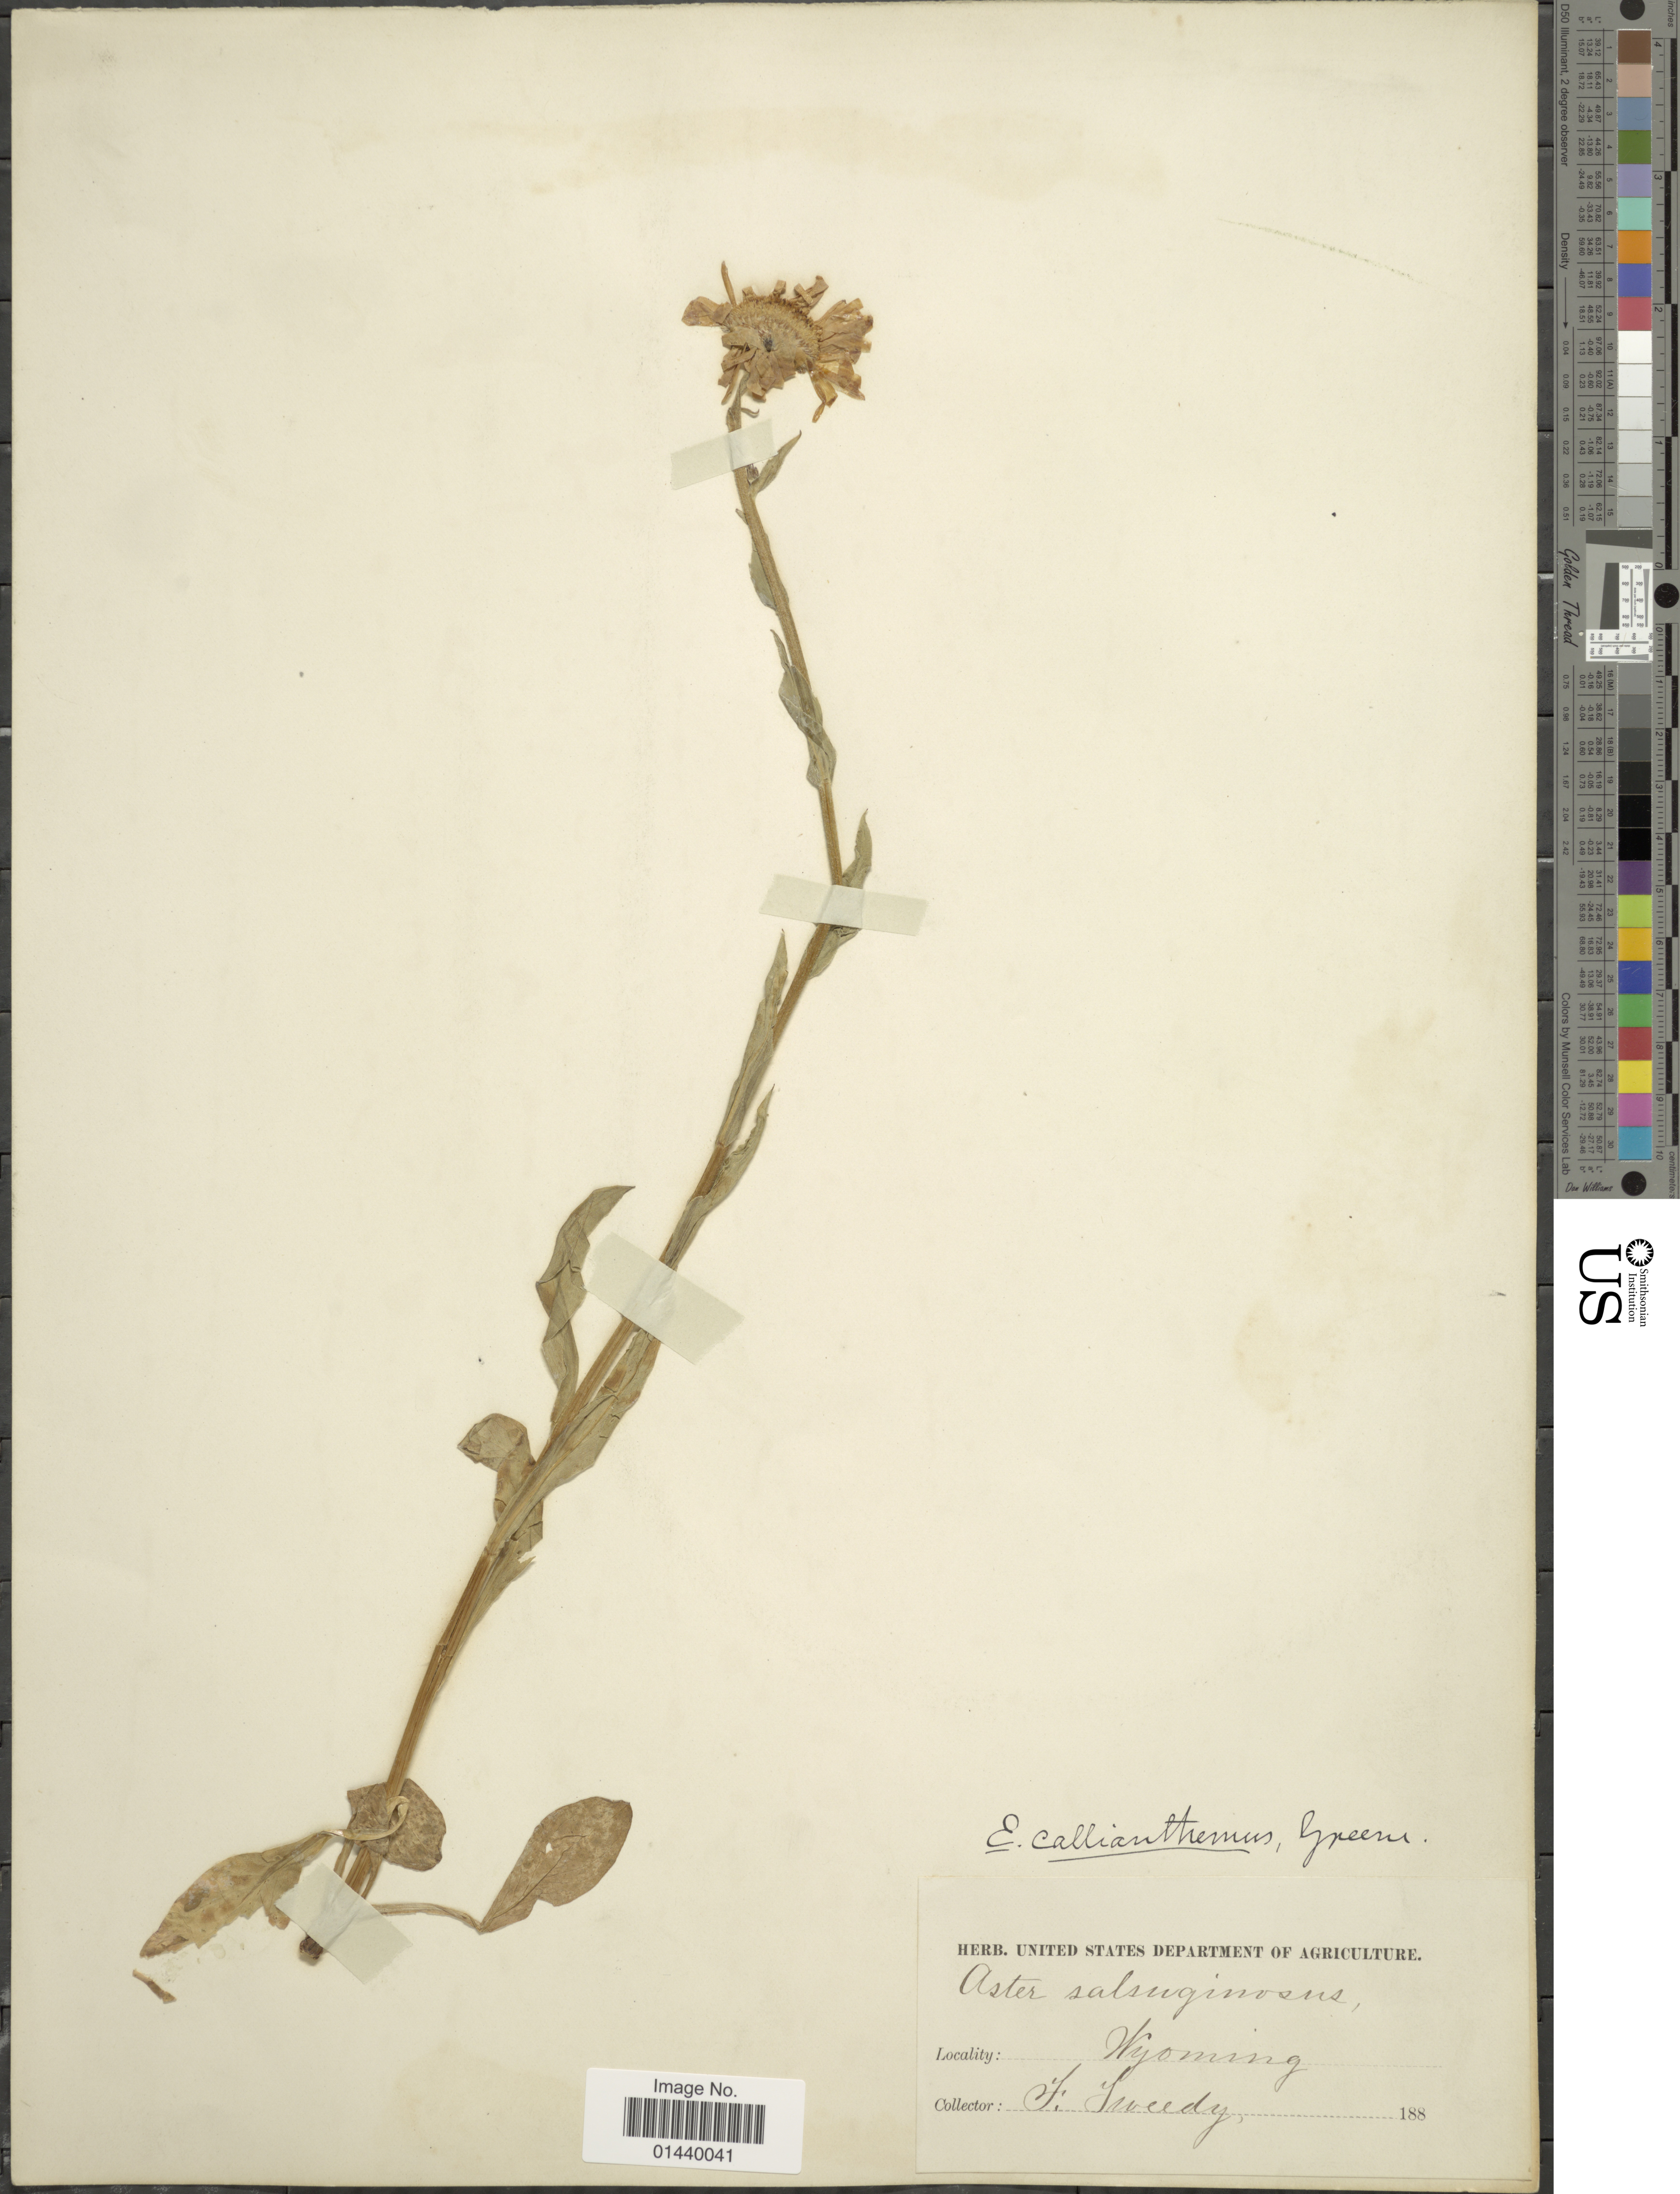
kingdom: Plantae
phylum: Tracheophyta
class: Magnoliopsida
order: Asterales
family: Asteraceae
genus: Erigeron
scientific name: Erigeron salsuginosus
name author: (Richardson ex R. Br.) A. Gray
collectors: F. Tweedy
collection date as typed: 188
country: United States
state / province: Wyoming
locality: Wyoming